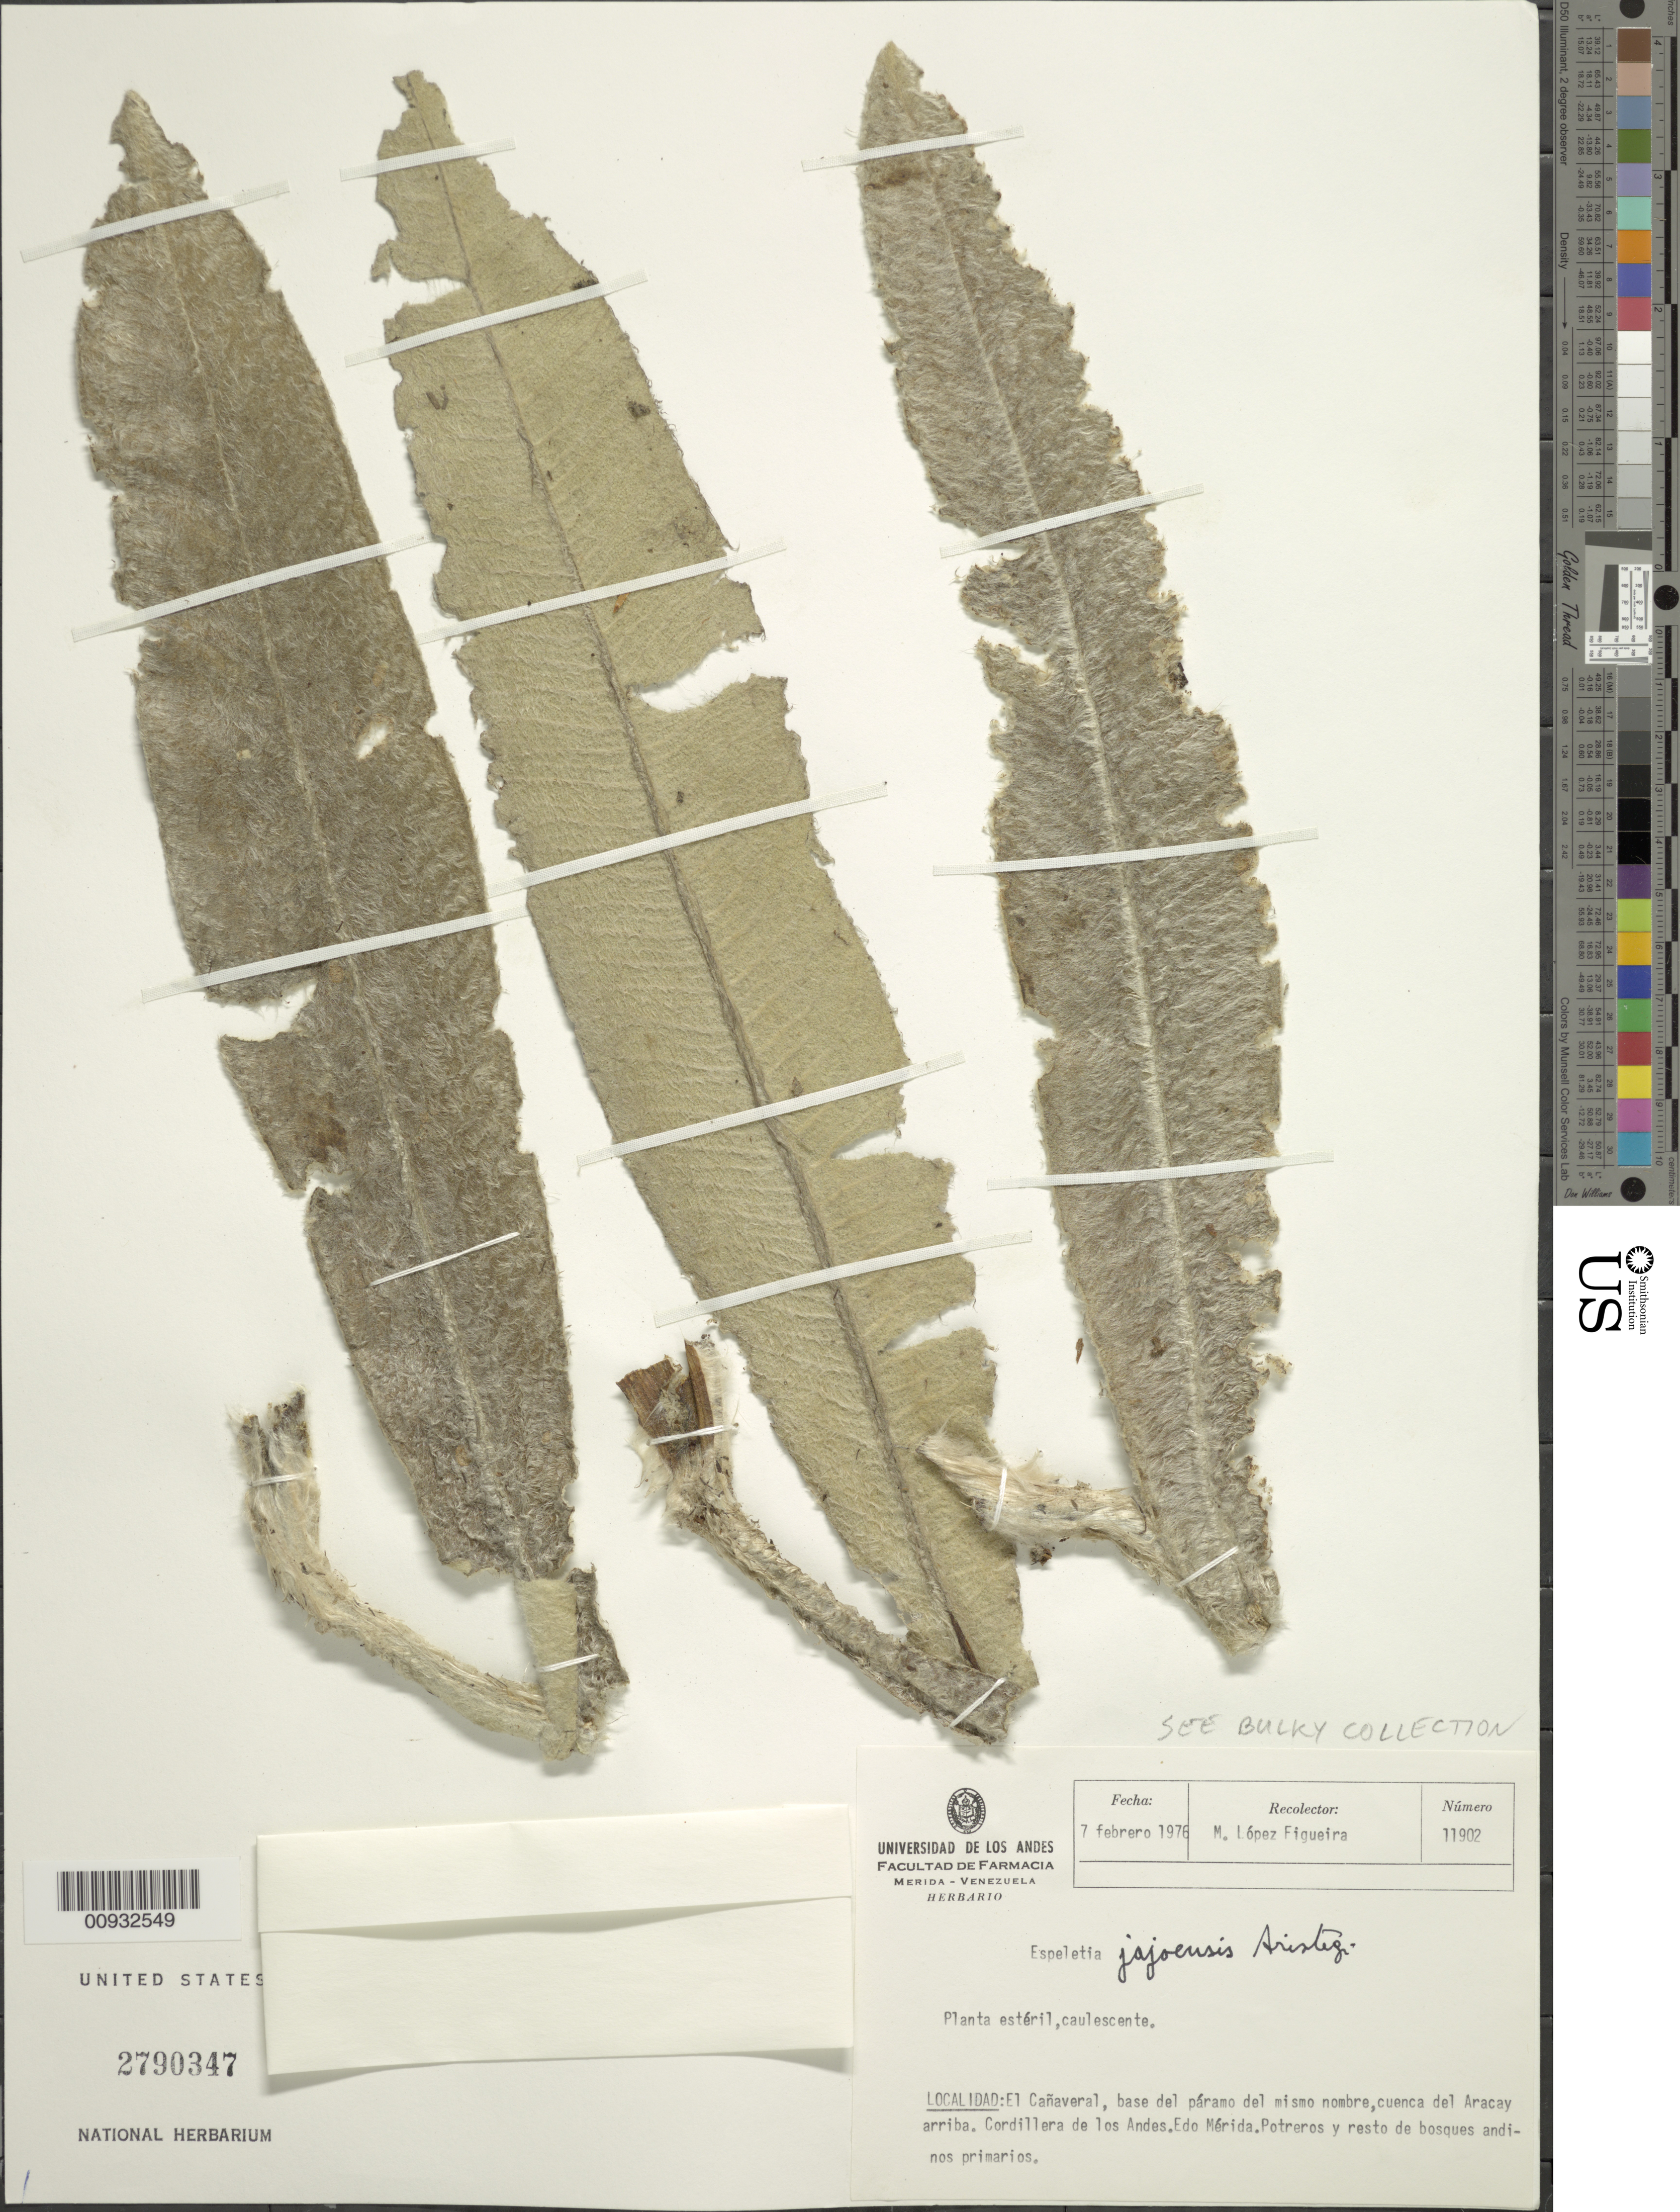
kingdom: Plantae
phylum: Tracheophyta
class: Magnoliopsida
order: Asterales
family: Asteraceae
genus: Espeletia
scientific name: Espeletia jajoensis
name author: Aristeg.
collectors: M. López Figueiras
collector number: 11902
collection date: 1976-02-07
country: Venezuela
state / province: Mérida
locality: Páramo del Cañaveral. El Cañaveral, base del páramo del mismo nombre, cuenca del Aracay arriba. Cordillera de los Andes.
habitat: Potreros y restos de bosque andino primarios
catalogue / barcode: US 2790347